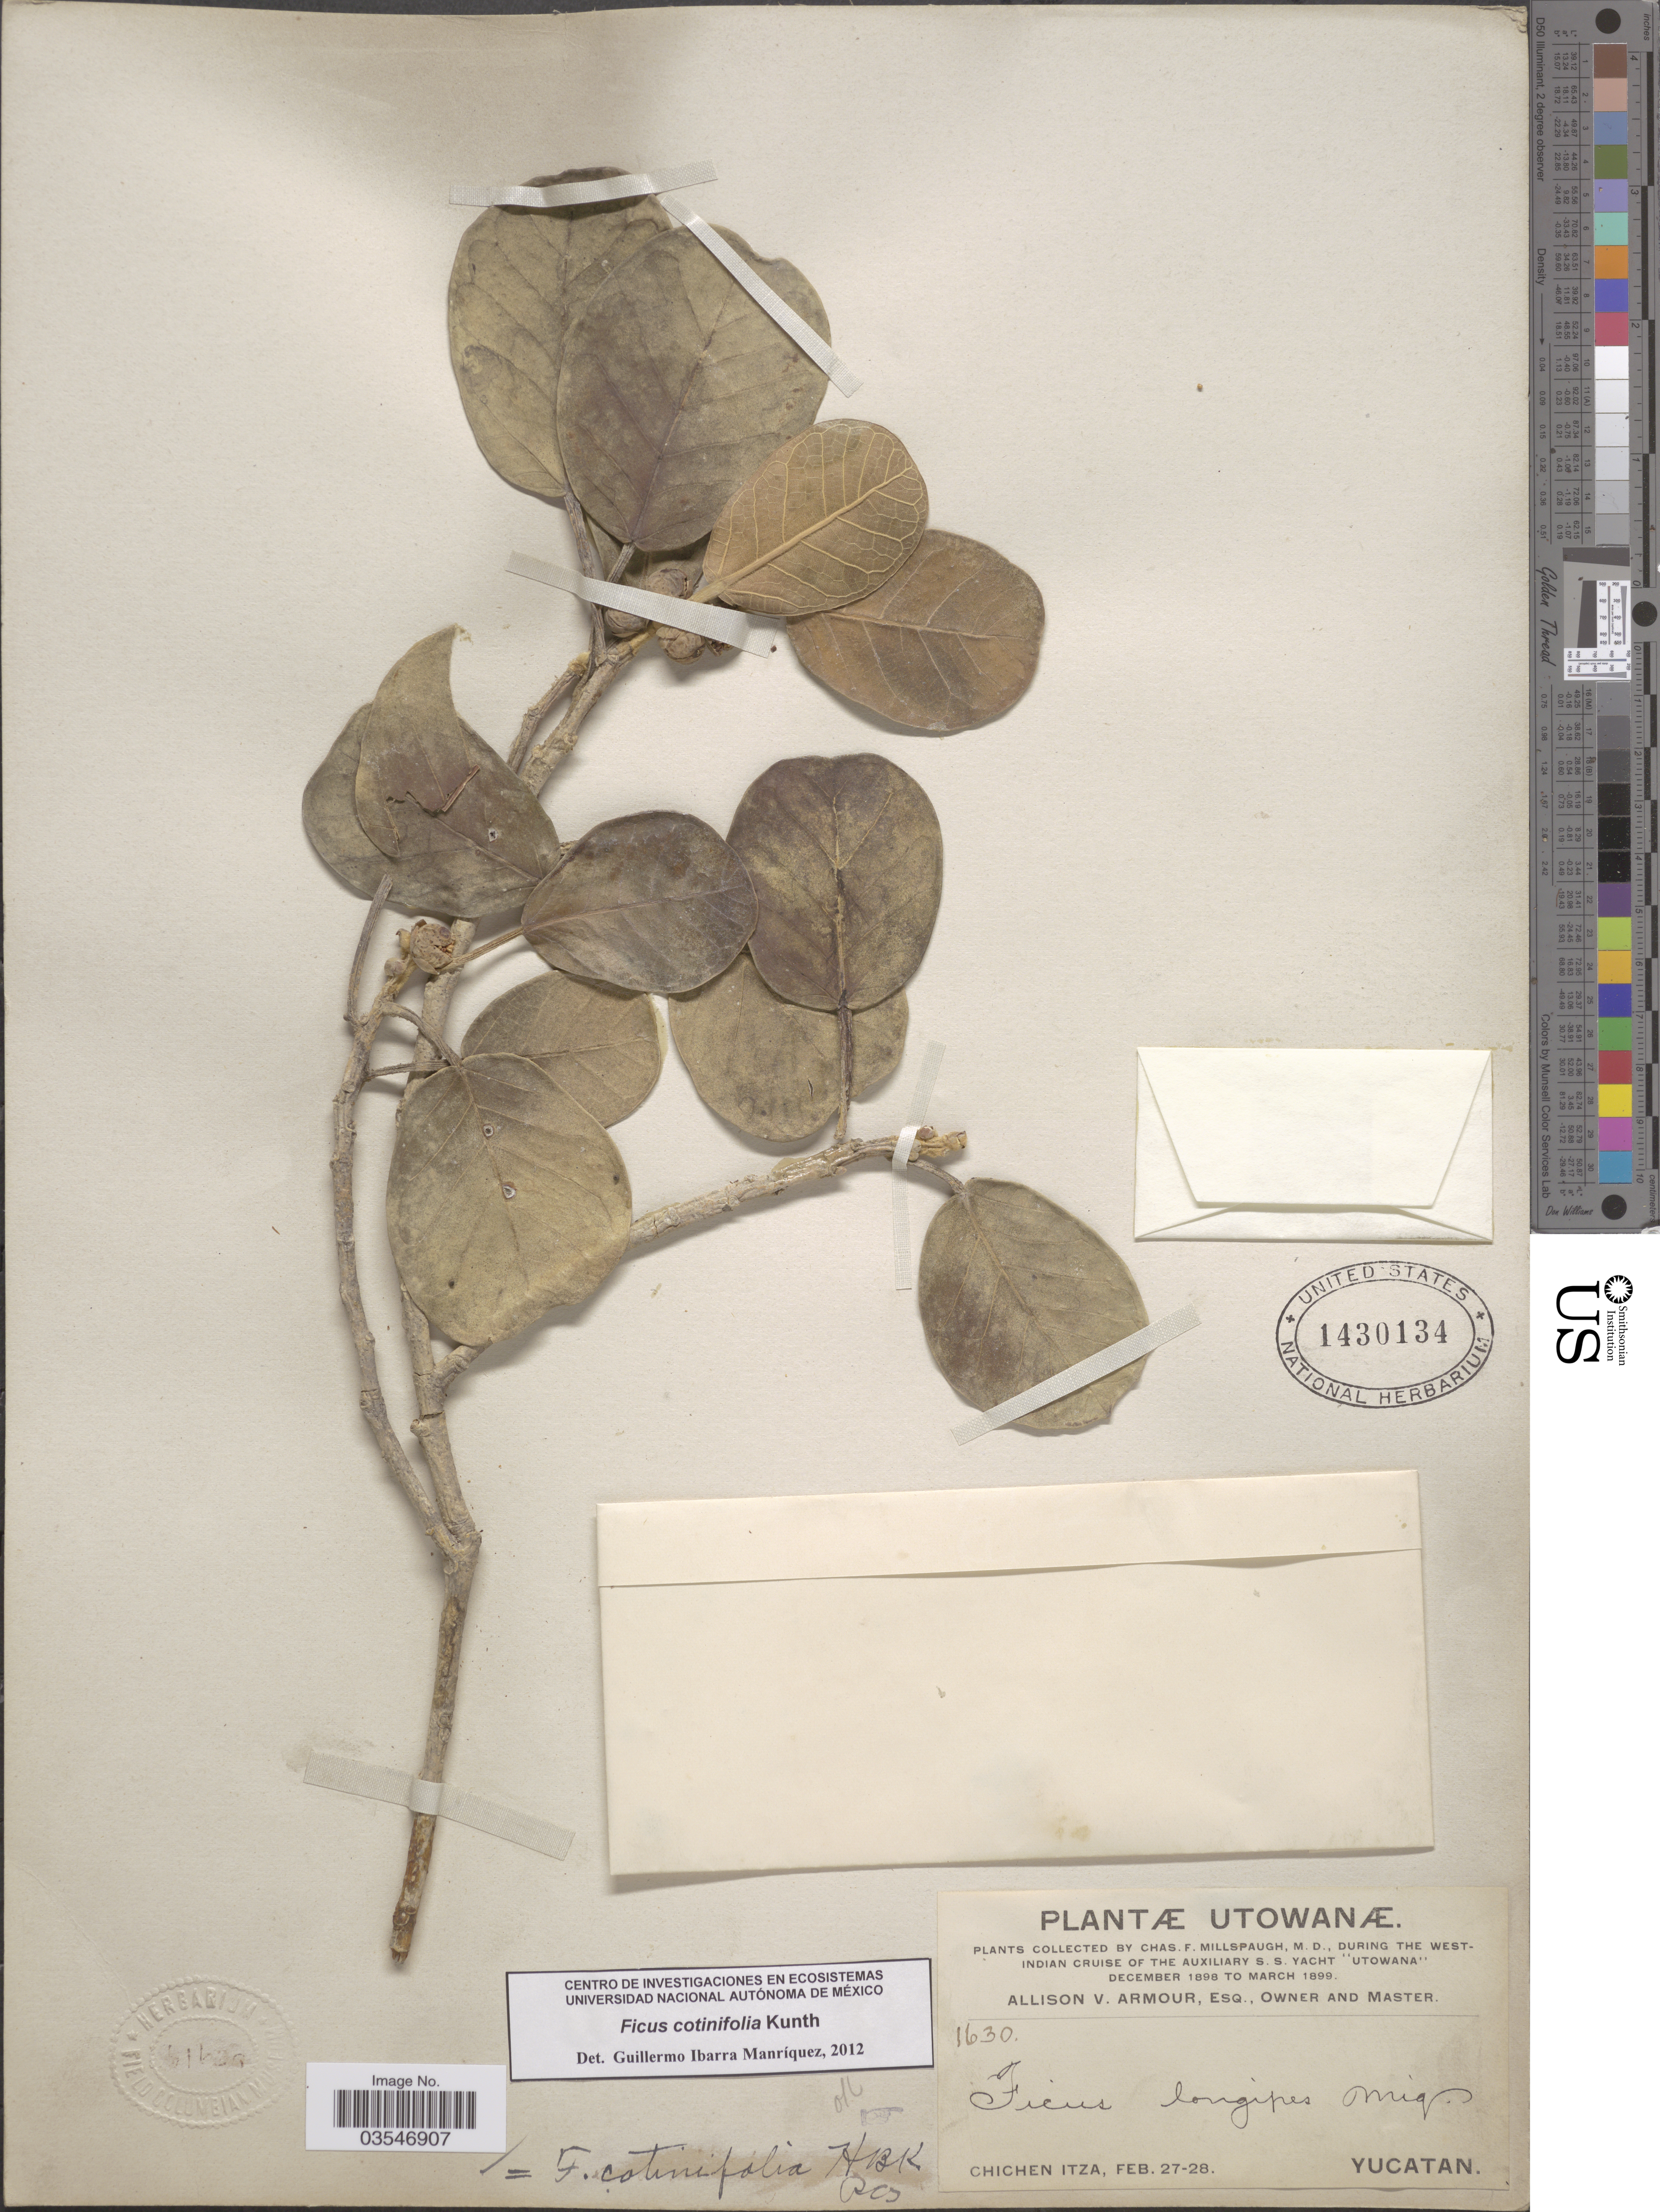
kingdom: Plantae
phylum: Tracheophyta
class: Magnoliopsida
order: Rosales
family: Moraceae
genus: Ficus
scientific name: Ficus cotinifolia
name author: Kunth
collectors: C. F. Millspaugh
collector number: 1630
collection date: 1899-02-27/1899-02-28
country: Mexico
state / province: Yucatán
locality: Utowanæ. Chichen Itza.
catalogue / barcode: US 1430134